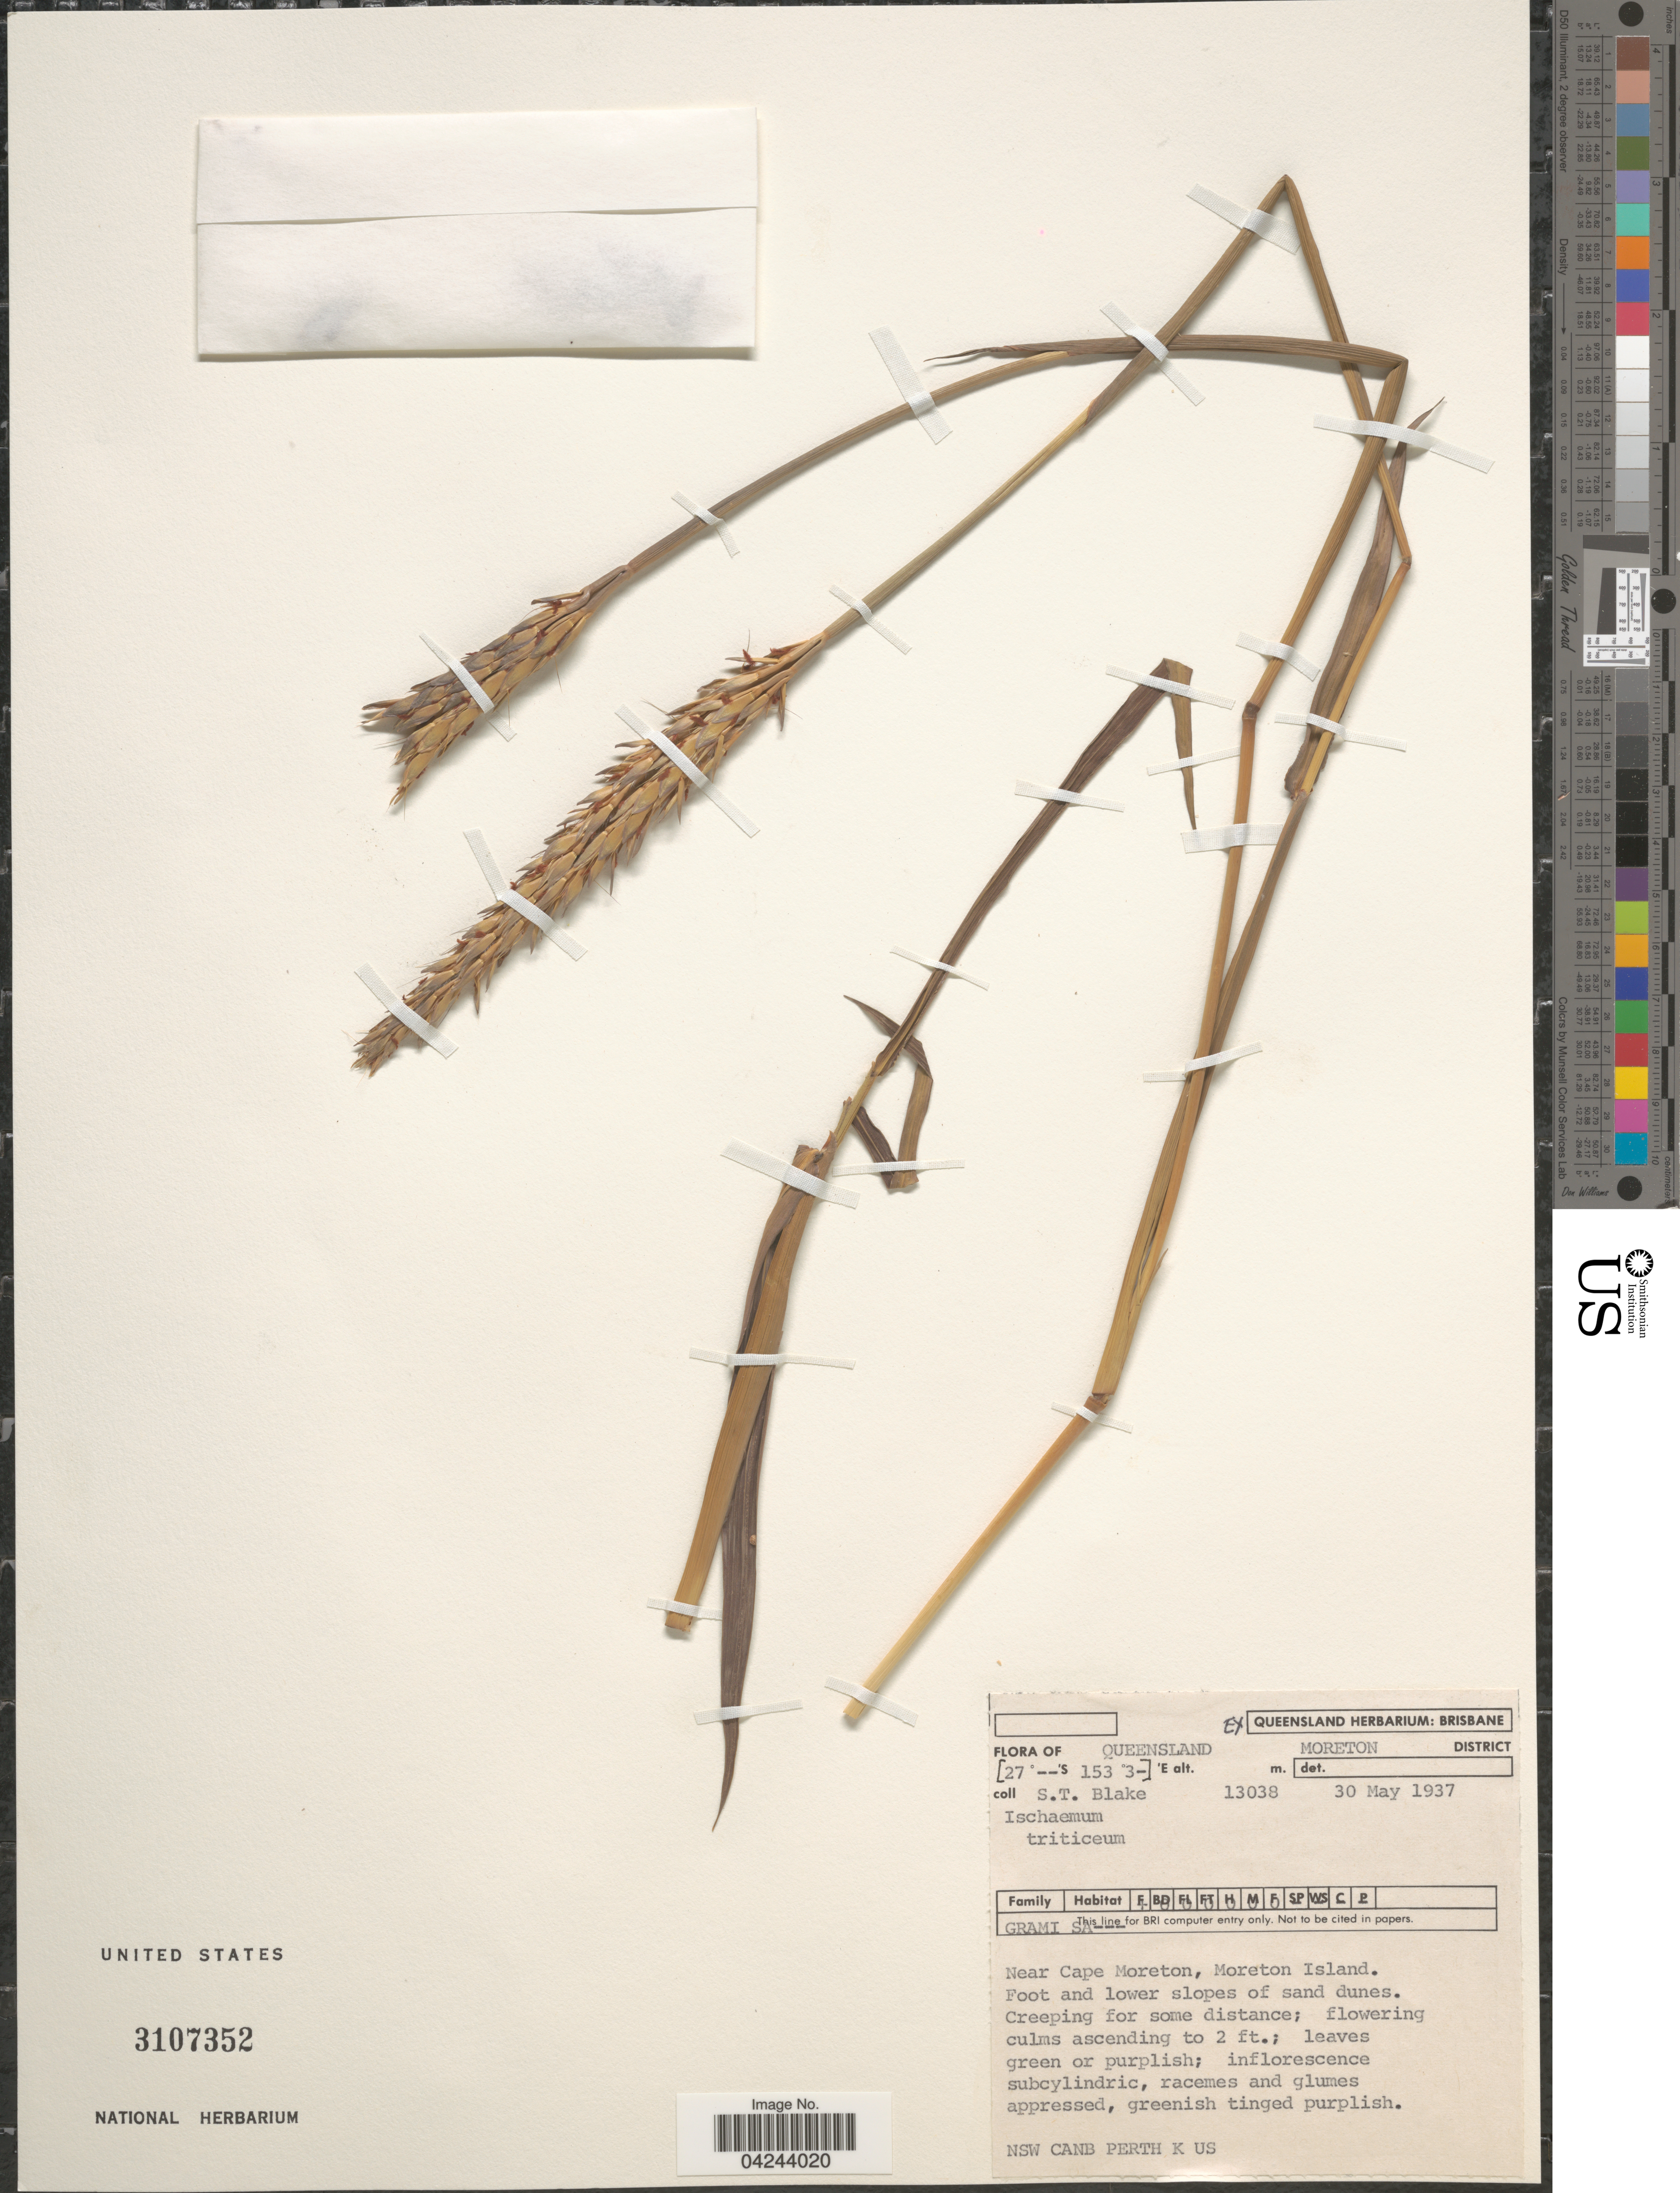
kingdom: Plantae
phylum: Tracheophyta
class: Liliopsida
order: Poales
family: Poaceae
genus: Ischaemum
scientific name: Ischaemum triticeum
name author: R. Br.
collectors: S. T. Blake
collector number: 13038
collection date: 1937-05-30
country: Australia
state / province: Queensland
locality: Moreton District. Near Cape Moreton, Moreton Island. Foot and lower slopes of sand dunes.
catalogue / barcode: US 3107352